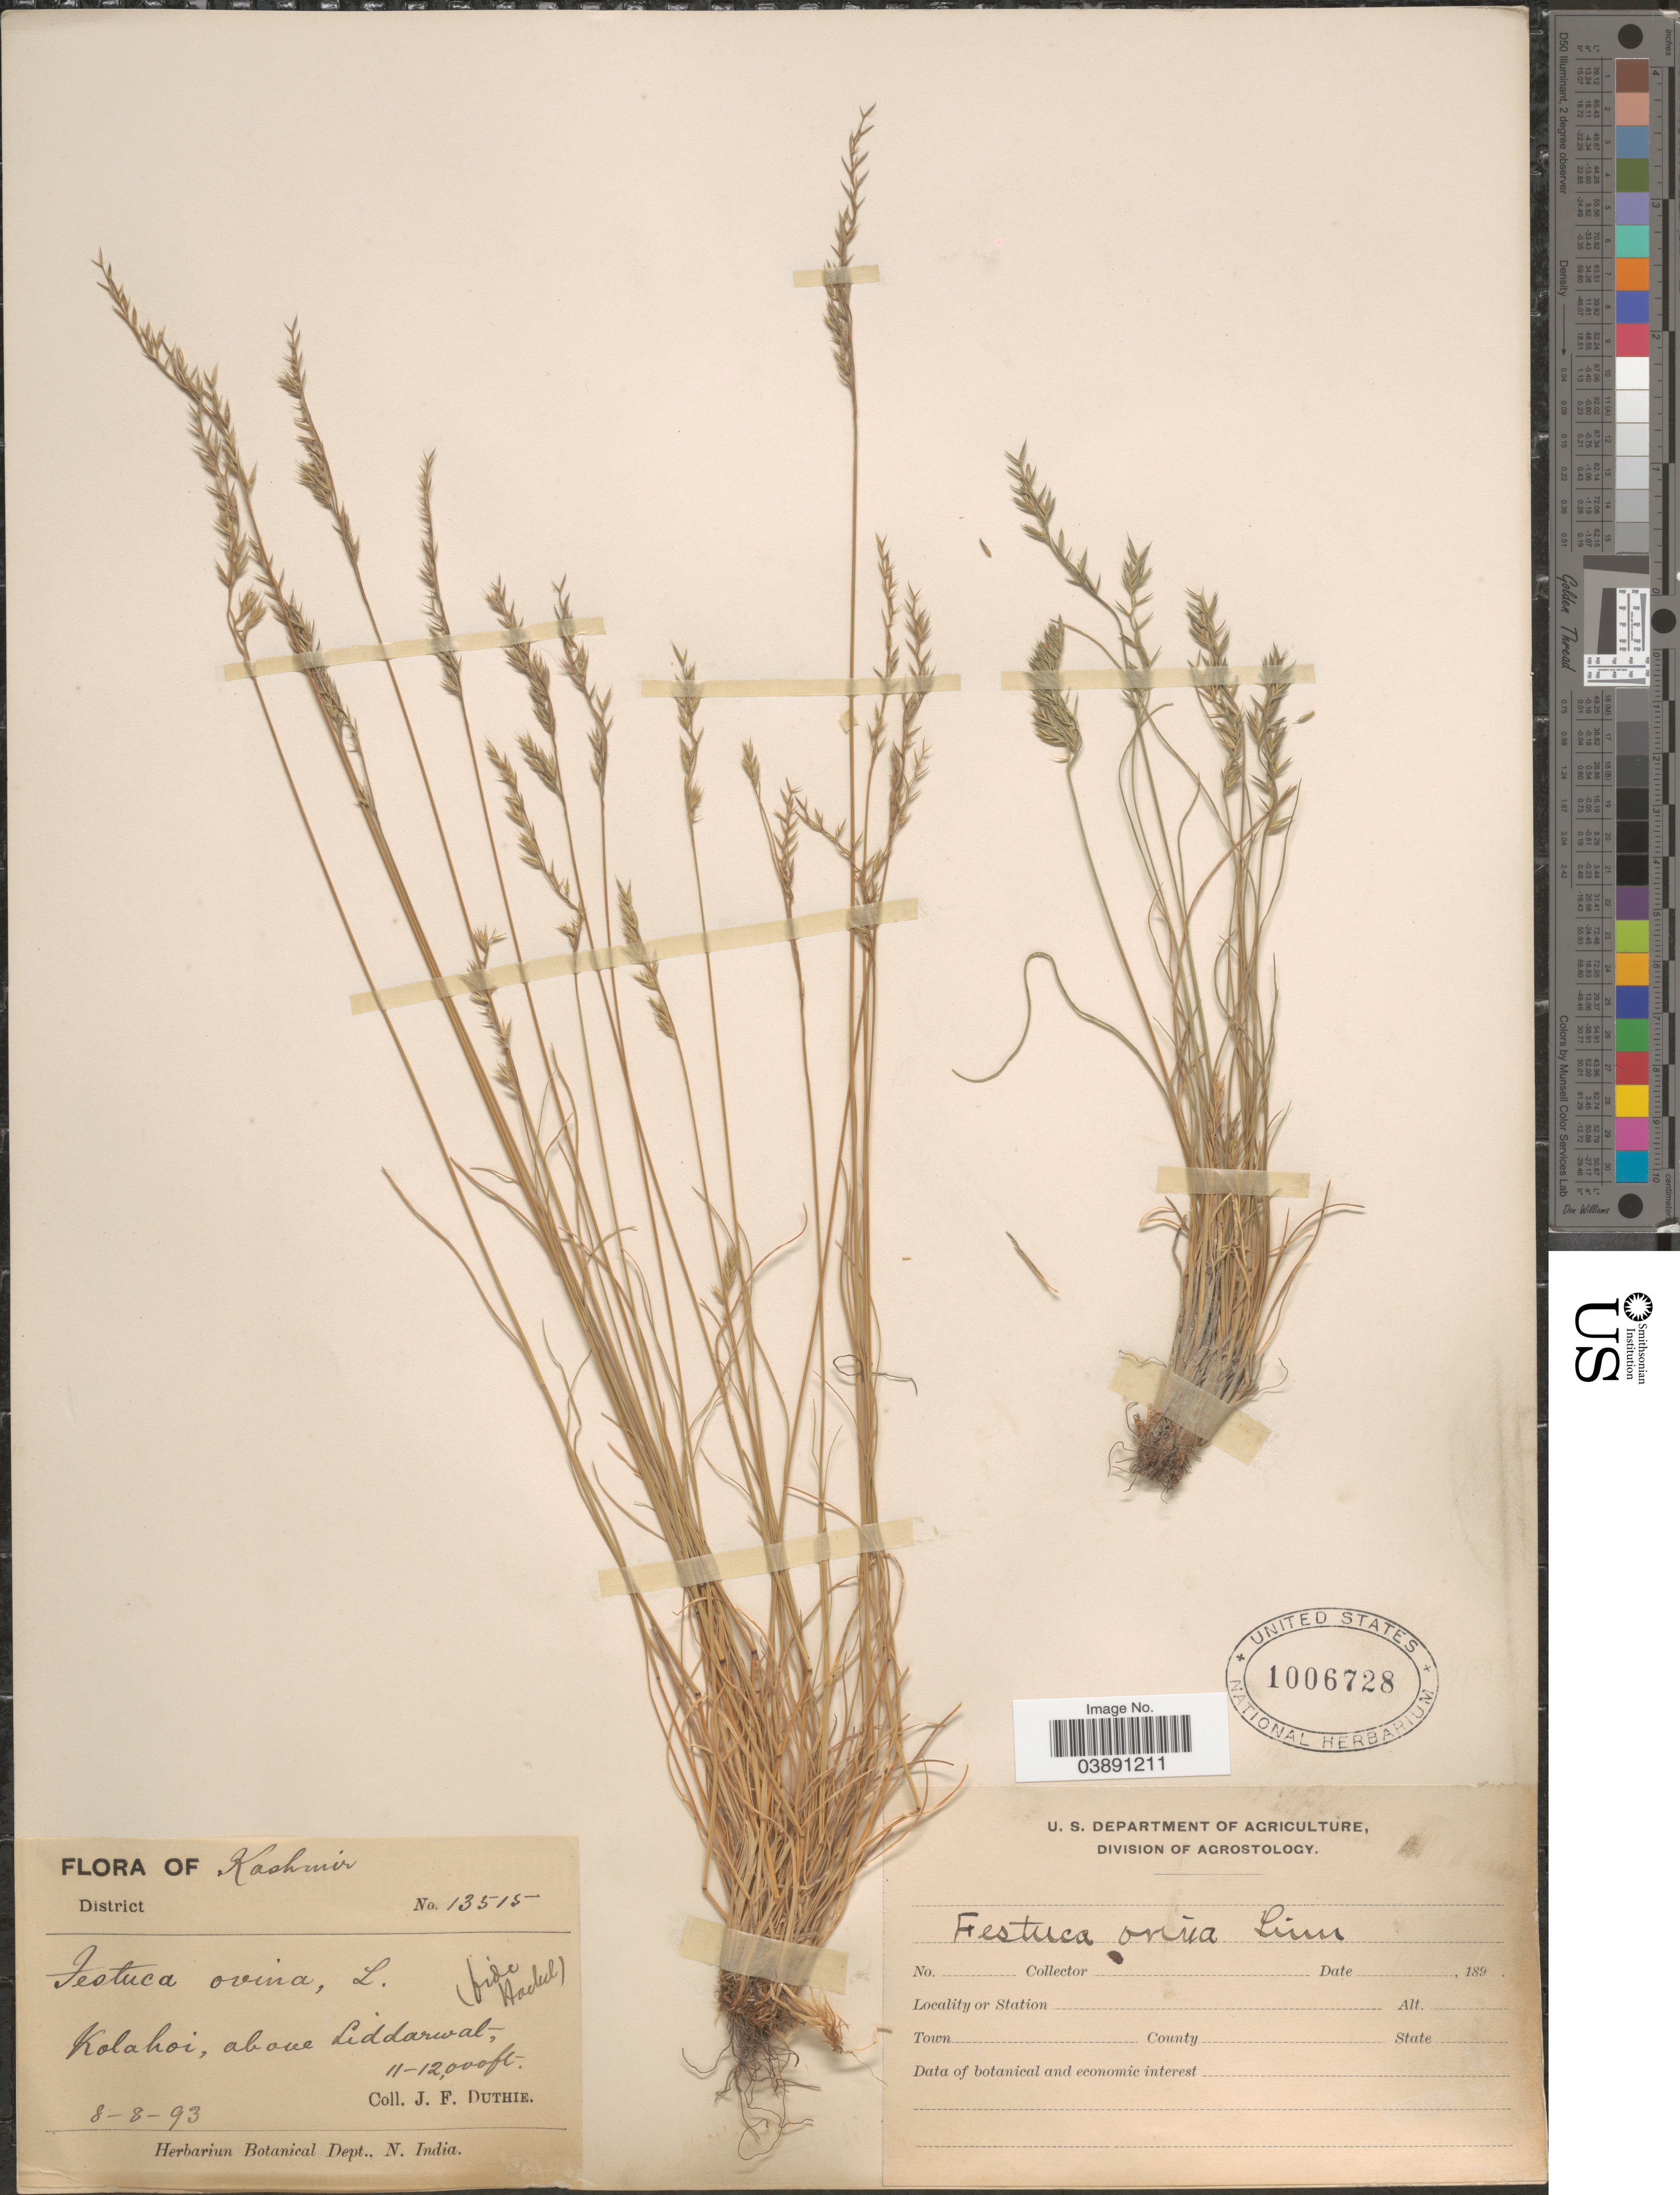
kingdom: Plantae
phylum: Tracheophyta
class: Liliopsida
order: Poales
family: Poaceae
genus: Festuca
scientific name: Festuca valesiaca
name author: Schleich. ex Gaudin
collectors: J. F. Duthie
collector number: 13515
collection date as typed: Transcribed d/m/y: 8/8/93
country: India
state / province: Jammu and Kashmir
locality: Kashmir. Kolahoi, above Liddarwat.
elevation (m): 3353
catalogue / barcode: US 1006728